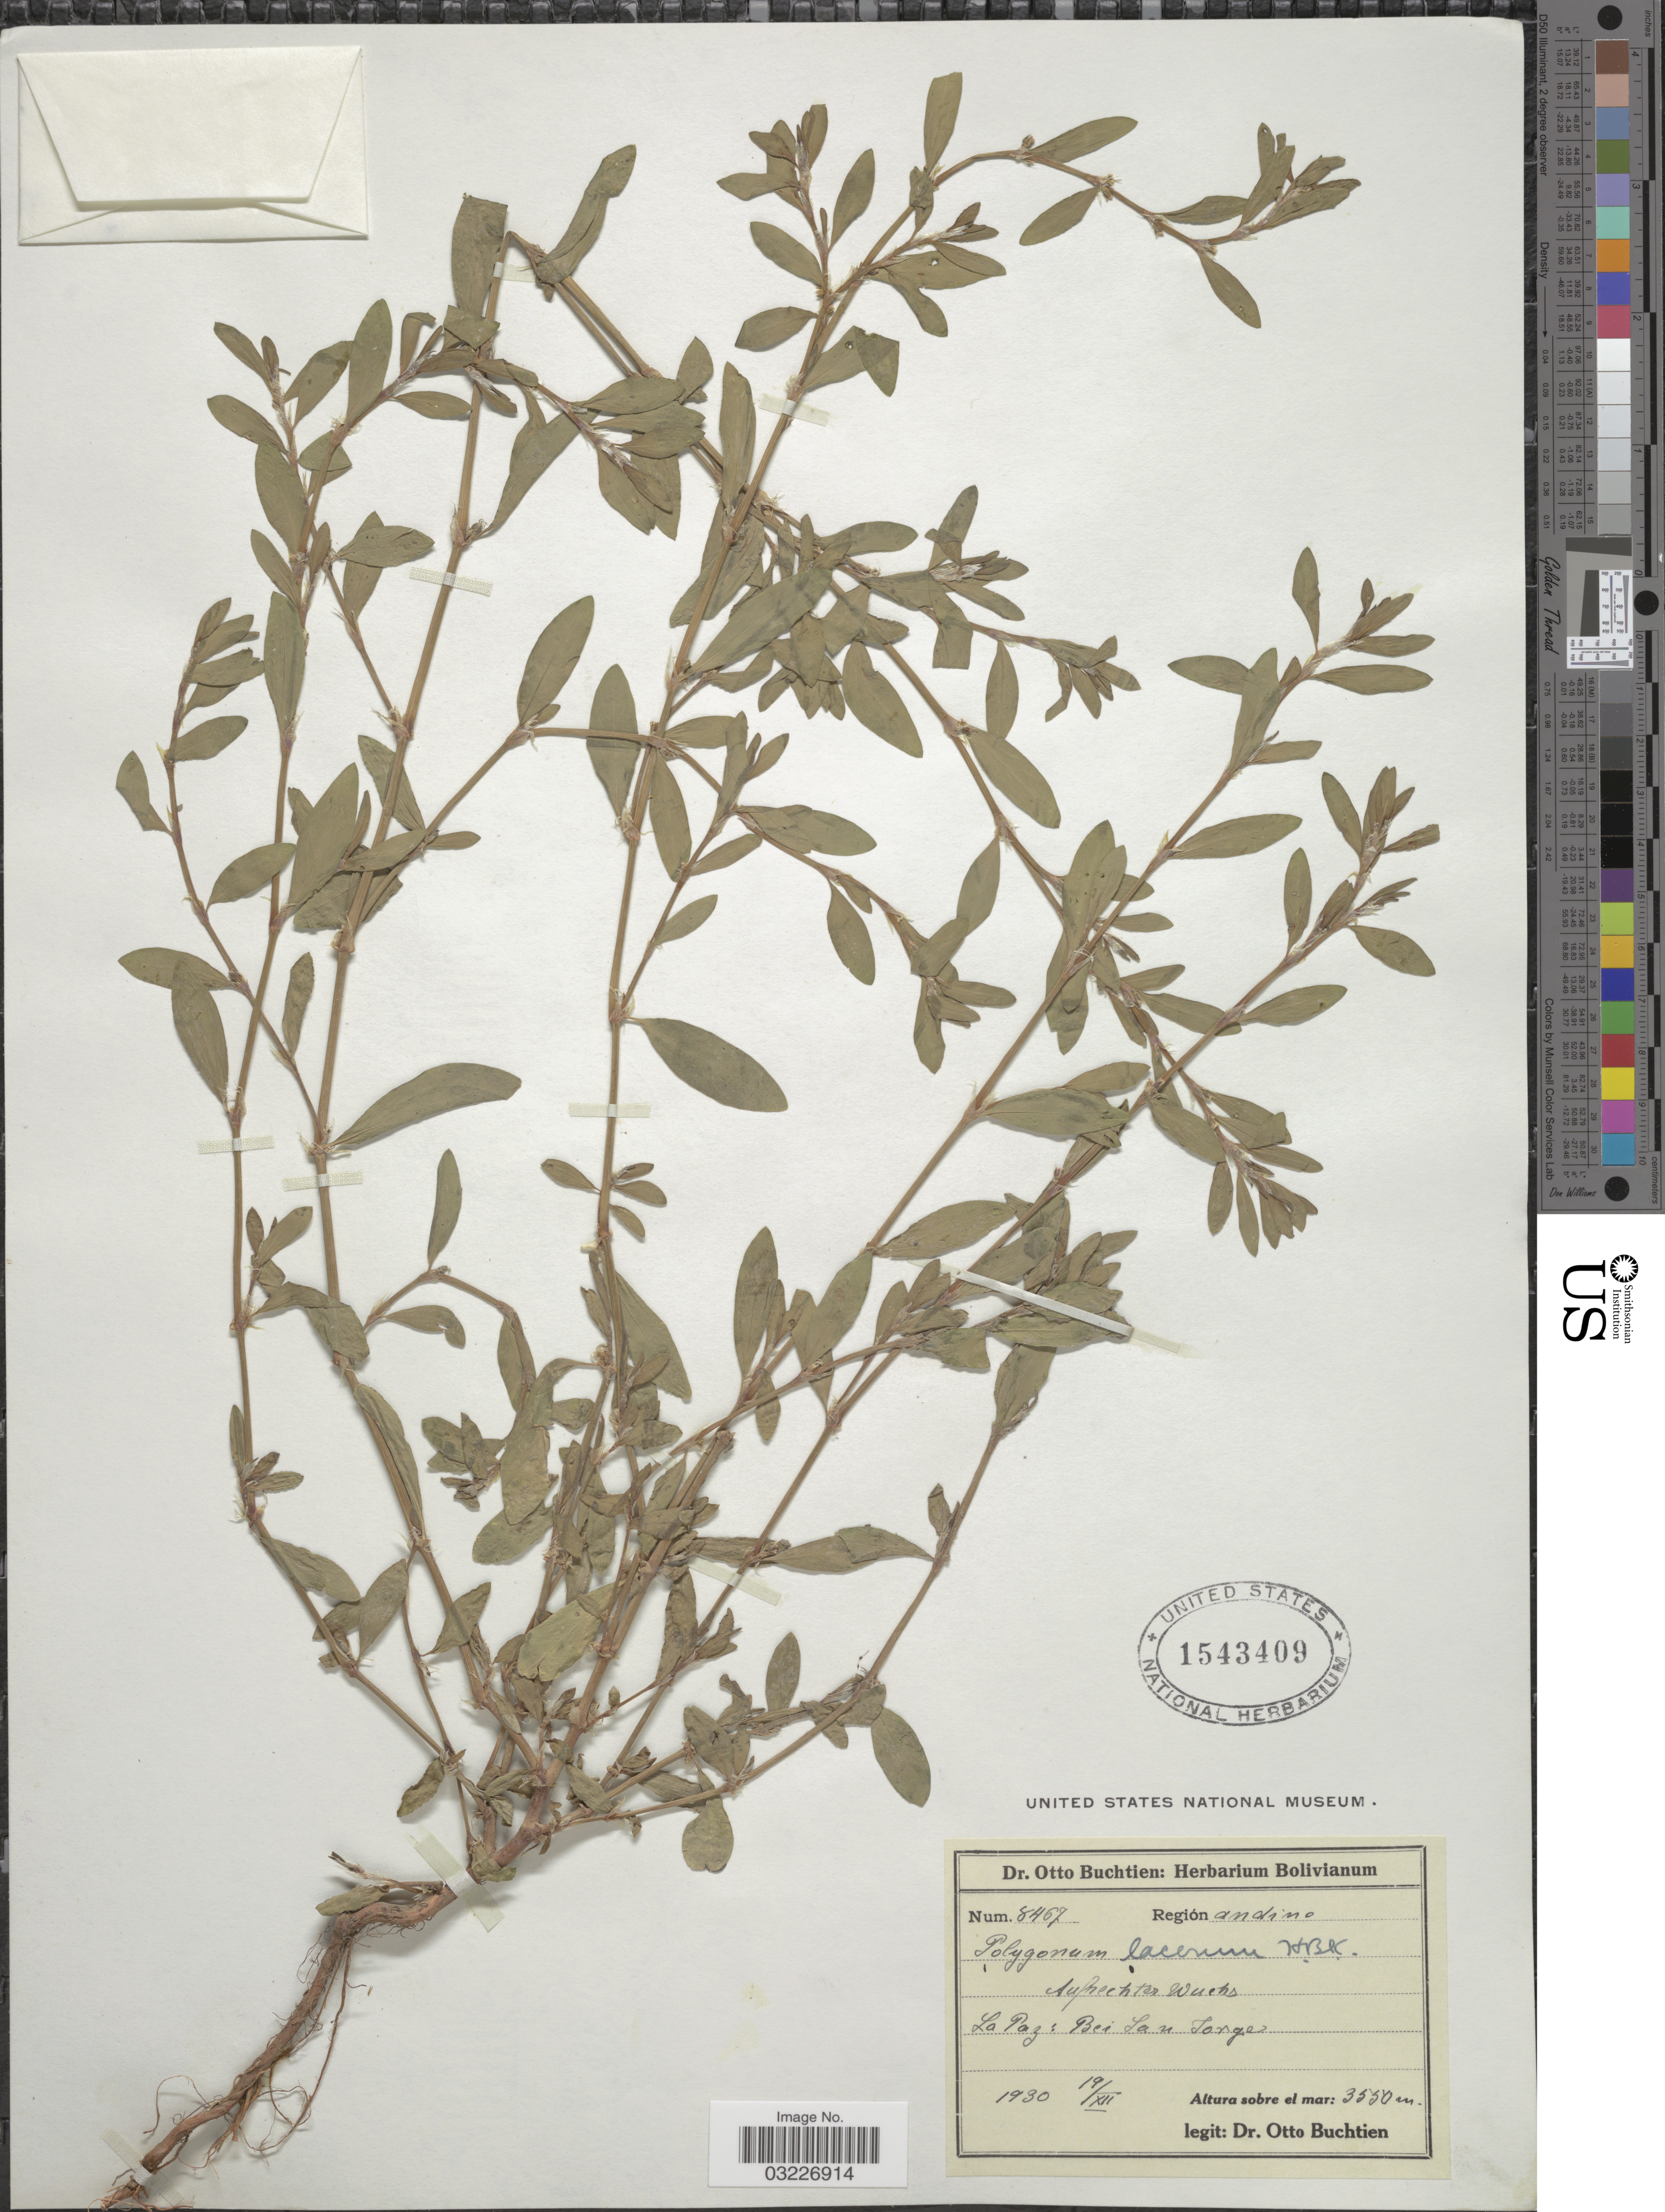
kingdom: Plantae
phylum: Tracheophyta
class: Magnoliopsida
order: Caryophyllales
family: Polygonaceae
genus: Polygonum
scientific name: Polygonum lacerum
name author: Kunth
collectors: O. Buchtien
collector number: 8467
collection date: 1930-12-19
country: Bolivia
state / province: La Paz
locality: Región Andino, Bei San Jorge.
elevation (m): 3550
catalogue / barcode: US 1543409